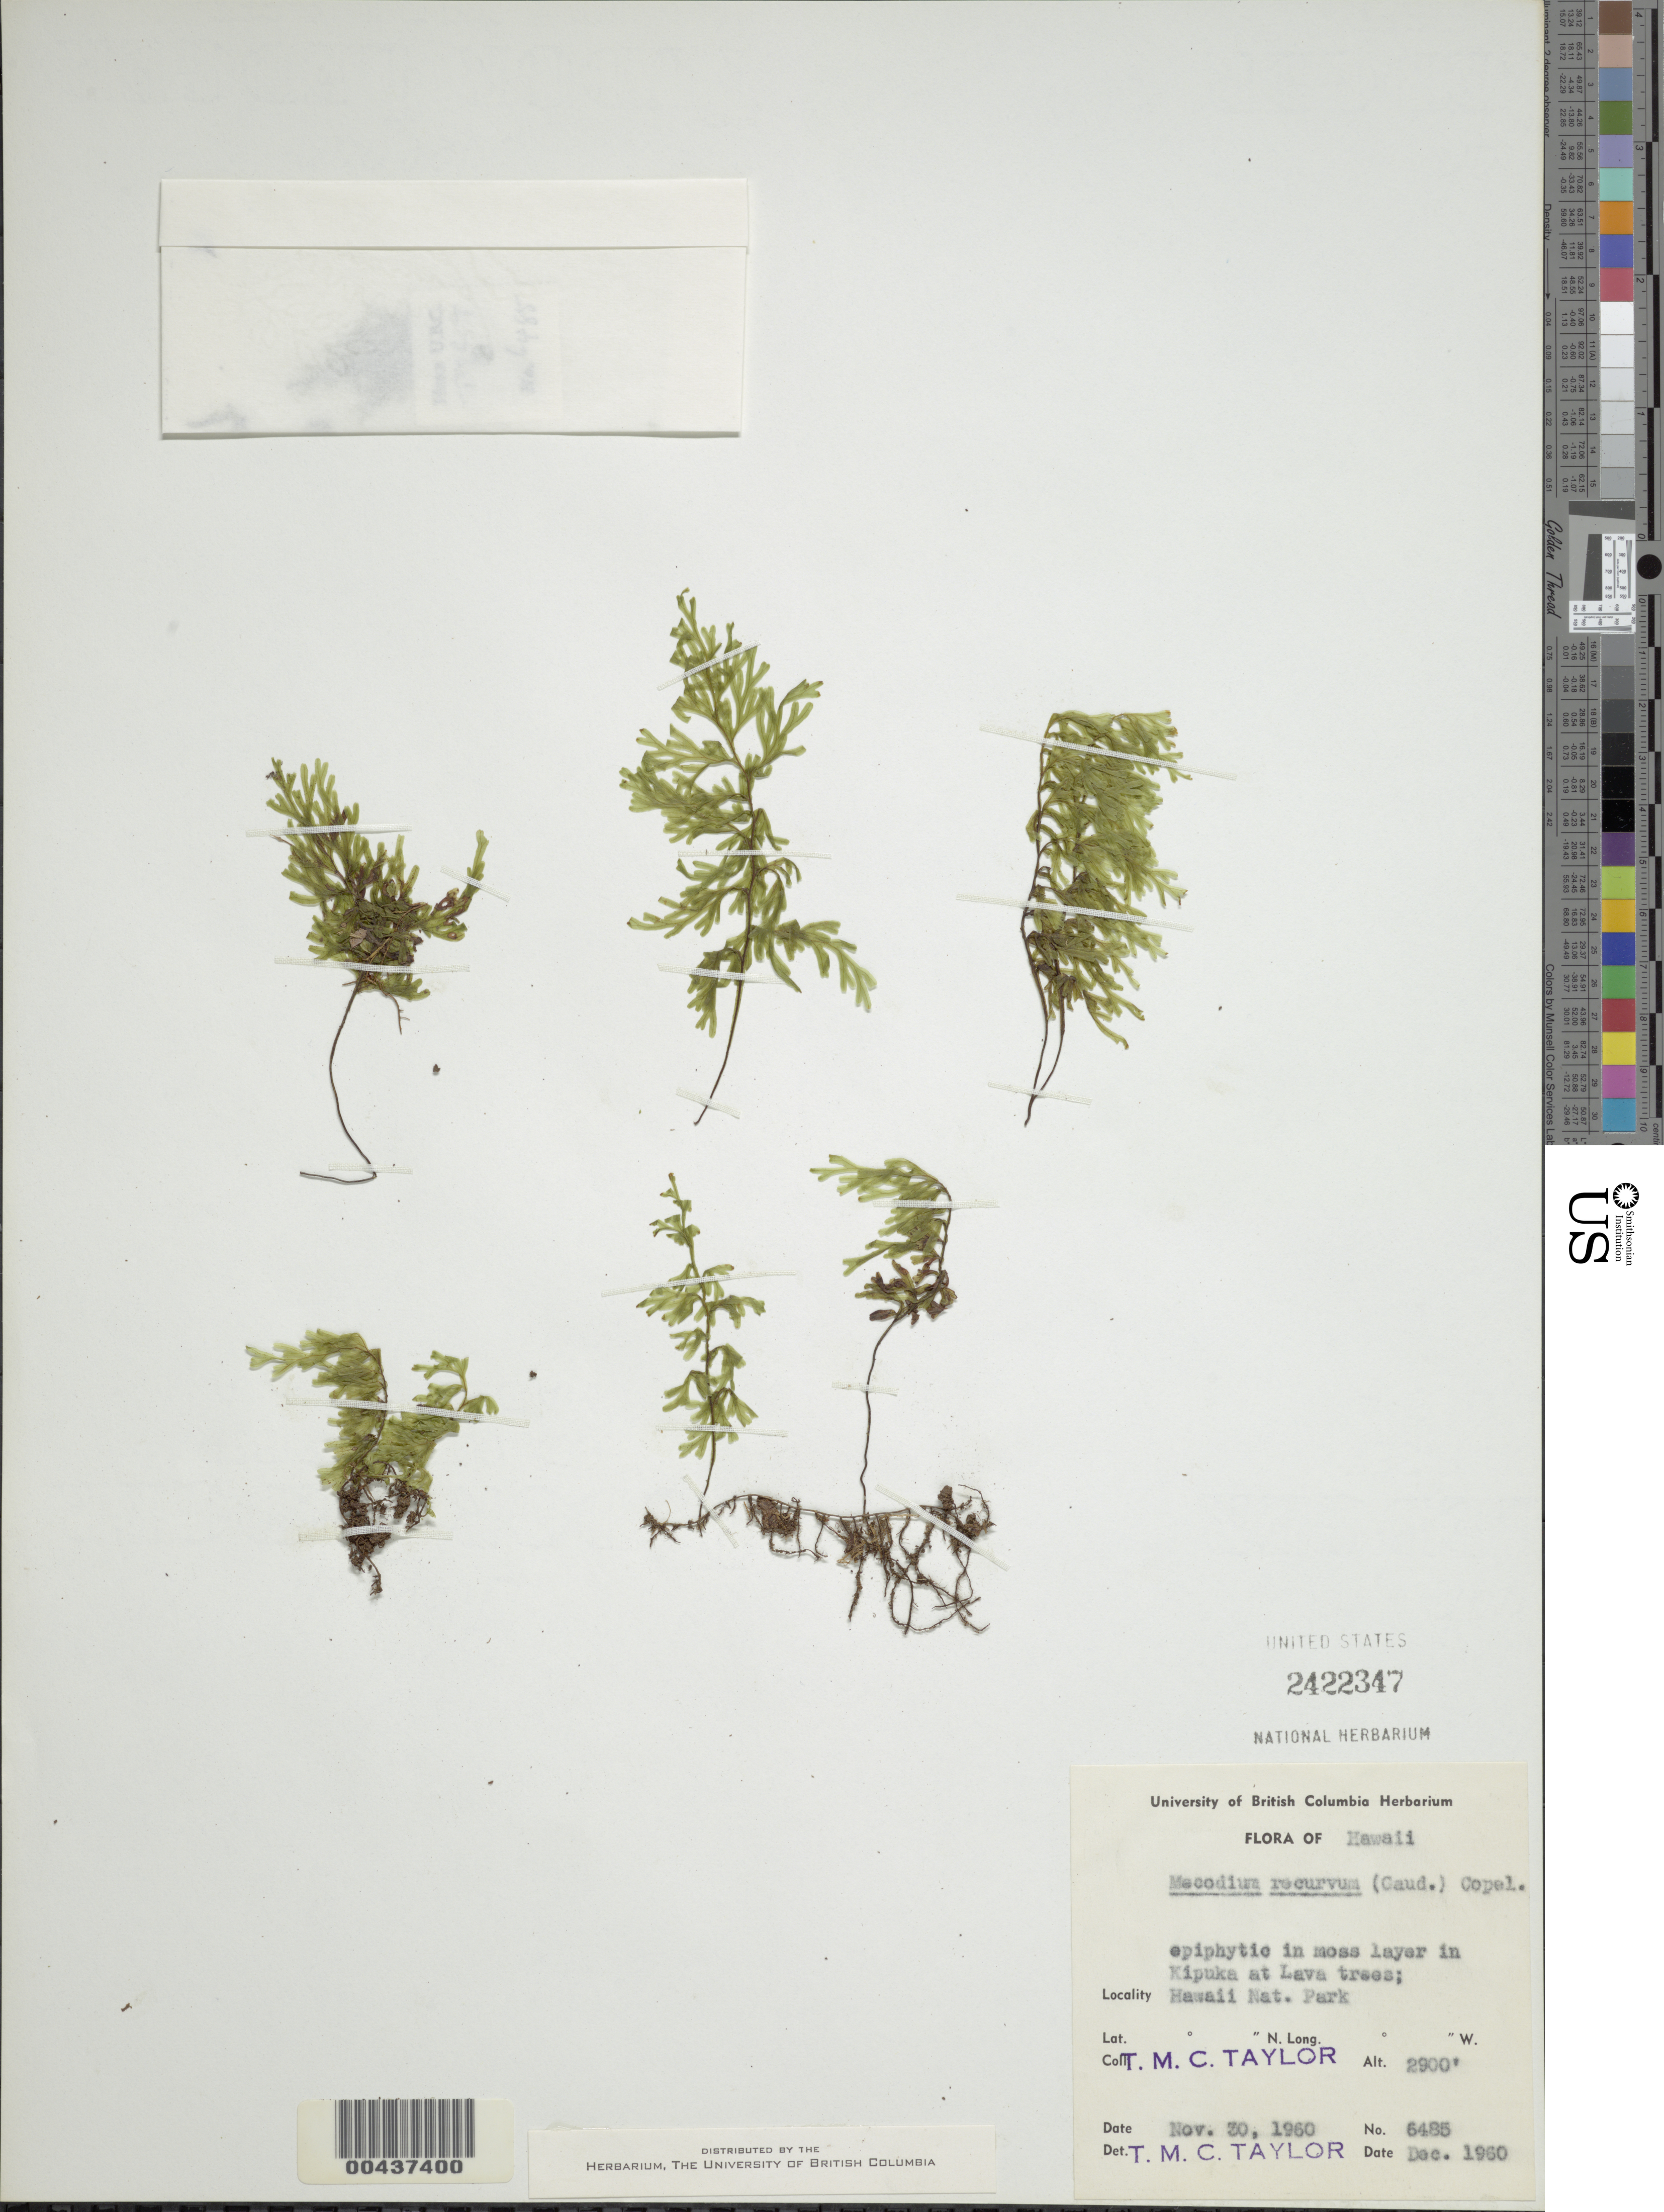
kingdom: Plantae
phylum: Tracheophyta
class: Polypodiopsida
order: Hymenophyllales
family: Hymenophyllaceae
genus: Hymenophyllum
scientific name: Hymenophyllum recurvum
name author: Gaudich.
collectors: T. M. C. Taylor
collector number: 6485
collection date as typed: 30 Nov 1960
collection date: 1960-11-30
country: United States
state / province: Hawaii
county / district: Hawaii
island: Hawaii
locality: Kipuka at lava trees; Hawaii Nat. Park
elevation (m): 884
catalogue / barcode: US 2422347